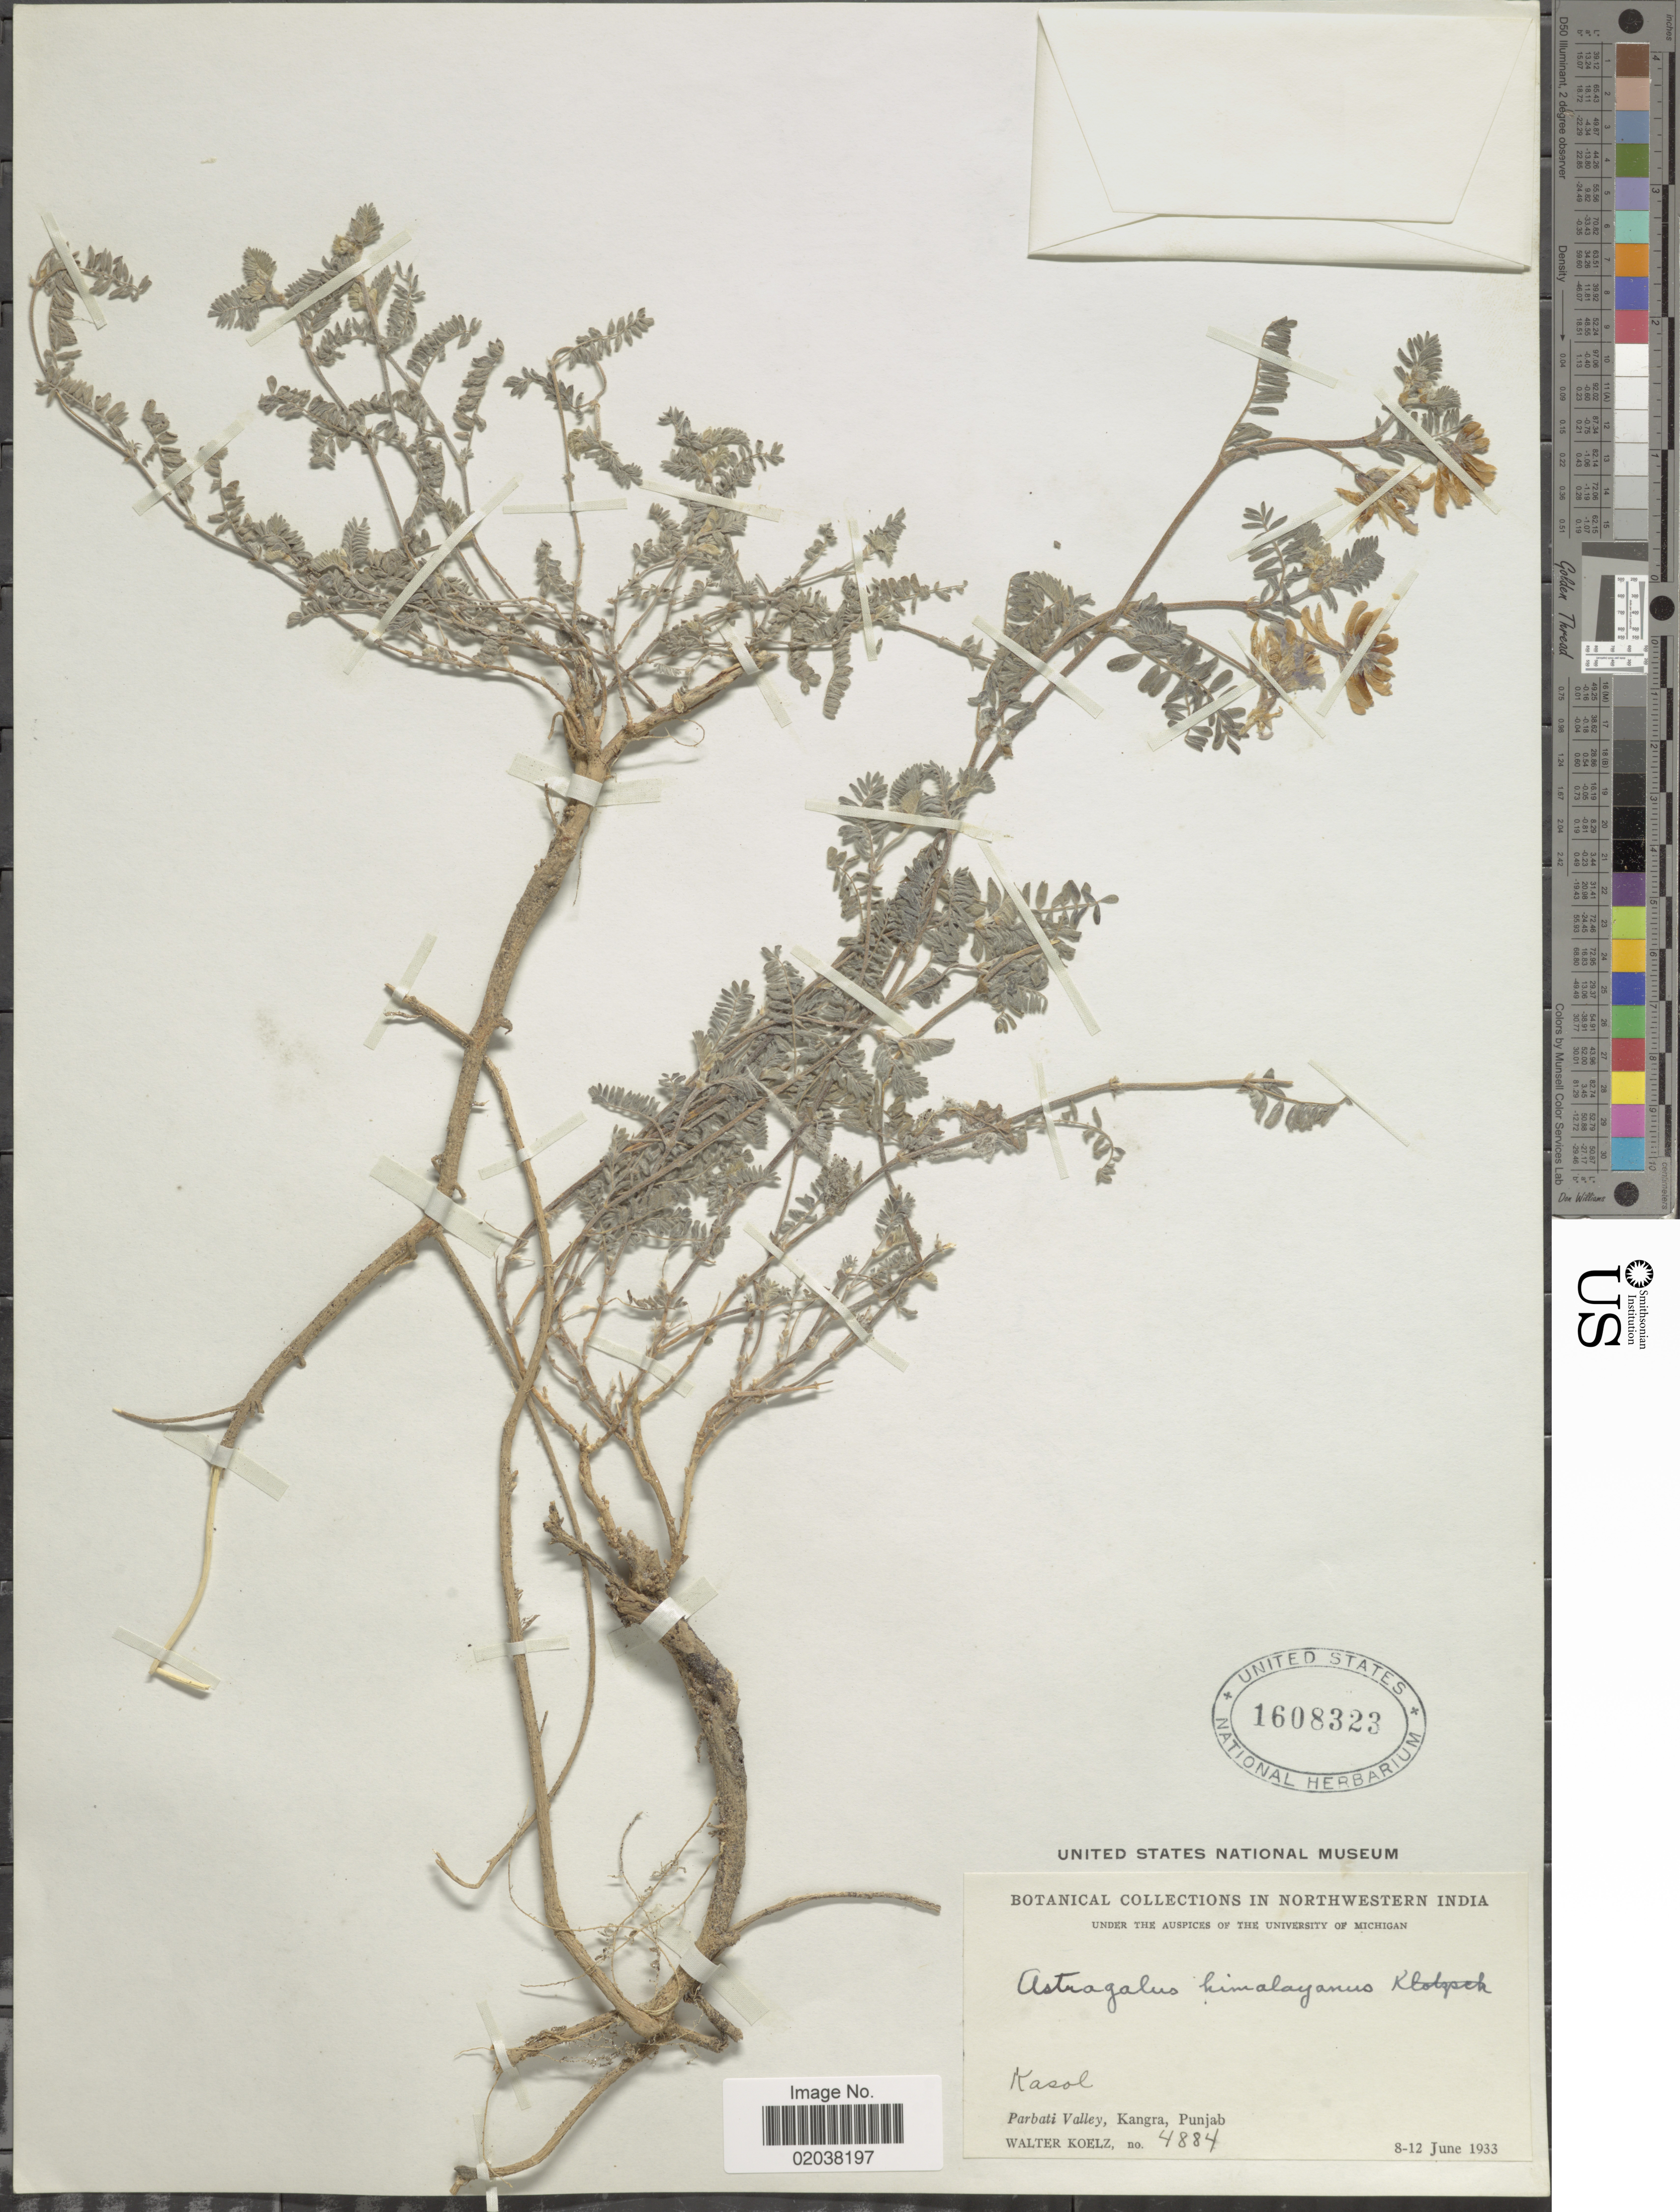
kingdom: Plantae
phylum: Tracheophyta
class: Magnoliopsida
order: Fabales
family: Fabaceae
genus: Astragalus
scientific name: Astragalus himalayanus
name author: Klotzsch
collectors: W. N. Koelz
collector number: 4884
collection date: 1933-06-08/1933-06-12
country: India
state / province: Punjab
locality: Northwestern India, Parbati Valley, Kangra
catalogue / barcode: US 1608323